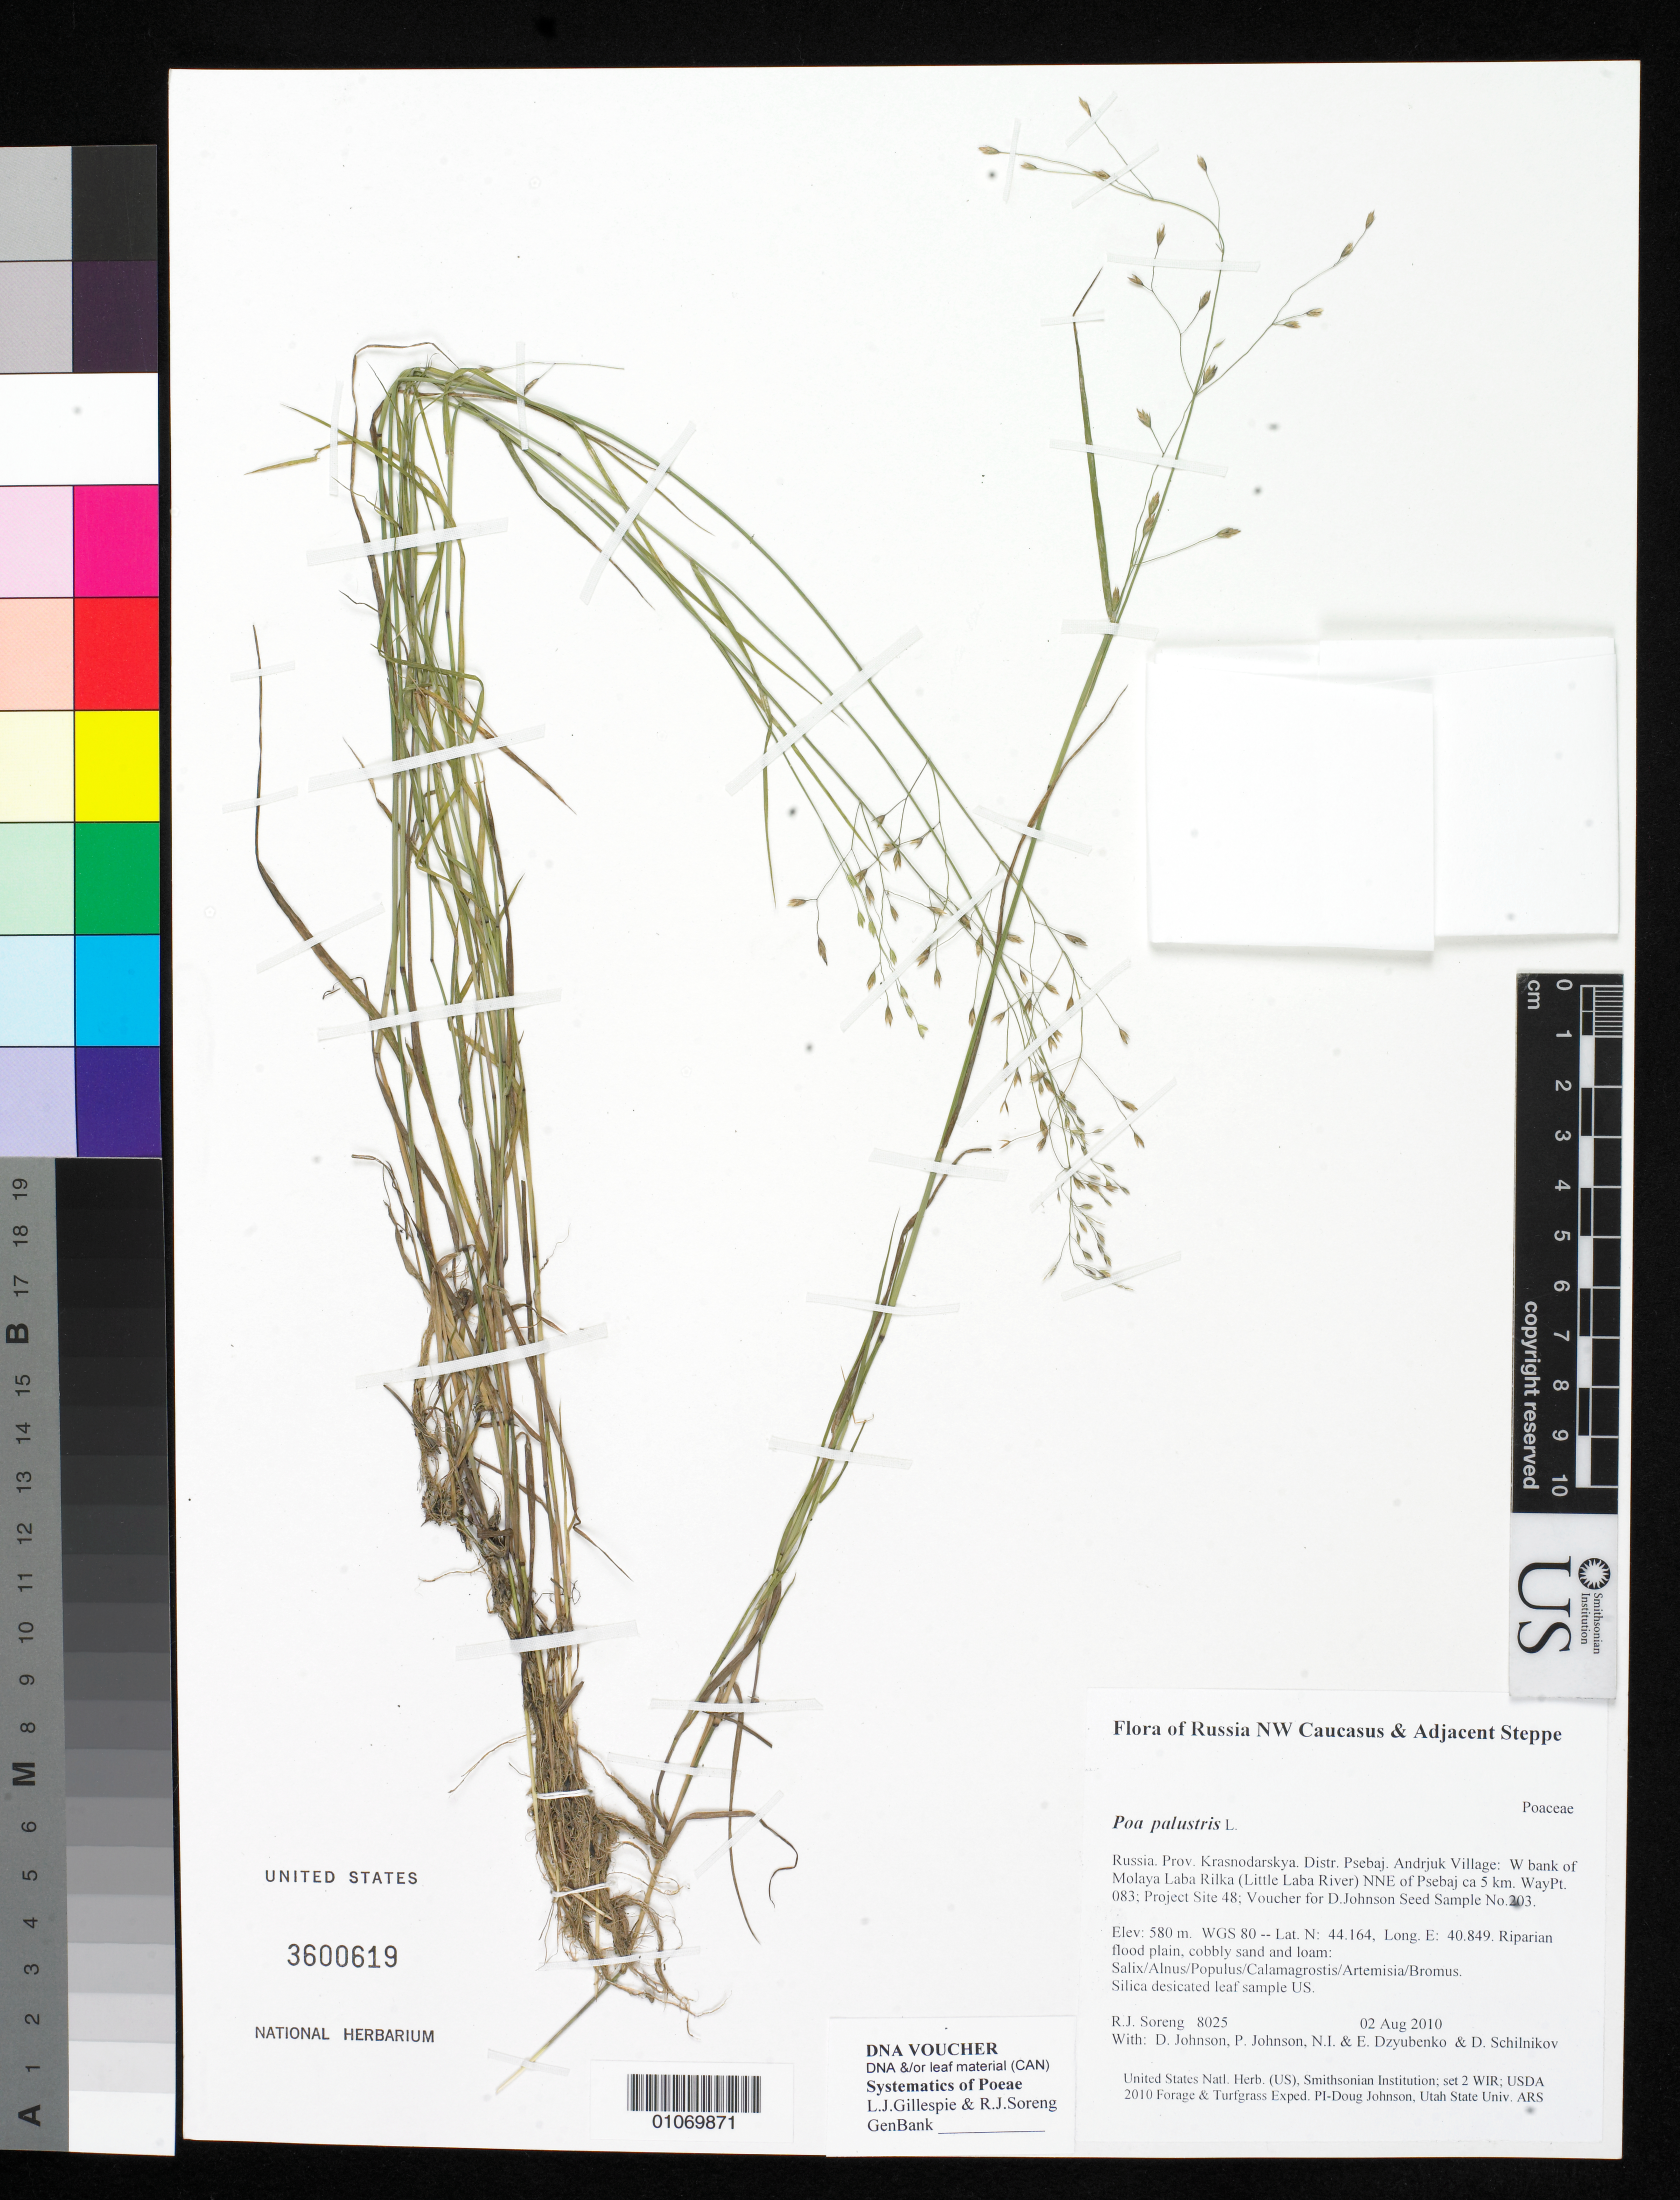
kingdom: Plantae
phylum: Tracheophyta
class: Liliopsida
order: Poales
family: Poaceae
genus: Poa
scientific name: Poa palustris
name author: L.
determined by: Soreng, Robert J., Research Associate (BOT), Smithsonian Institution - National Museum of Natural History (UNITED STATES)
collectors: R. J. Soreng, D. Johnson, P. Johnson, N. Dzyubenko, E. Dzyubenko & D. Schilnikov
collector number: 8025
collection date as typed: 02 Aug 2010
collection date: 2010-08-02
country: Russian Federation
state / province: Krasnodar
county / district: Psebaj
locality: Andrjuk Village: W bank of Molaya Laba Rilka (Little Laba River) NNE of Psebaj ca 5 km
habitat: Riparian flood plain, cobbly sand and loam: Salix/Alnus/Populus/Calamagrostis/Artemisia/Bromus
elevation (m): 580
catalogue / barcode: US 3600619